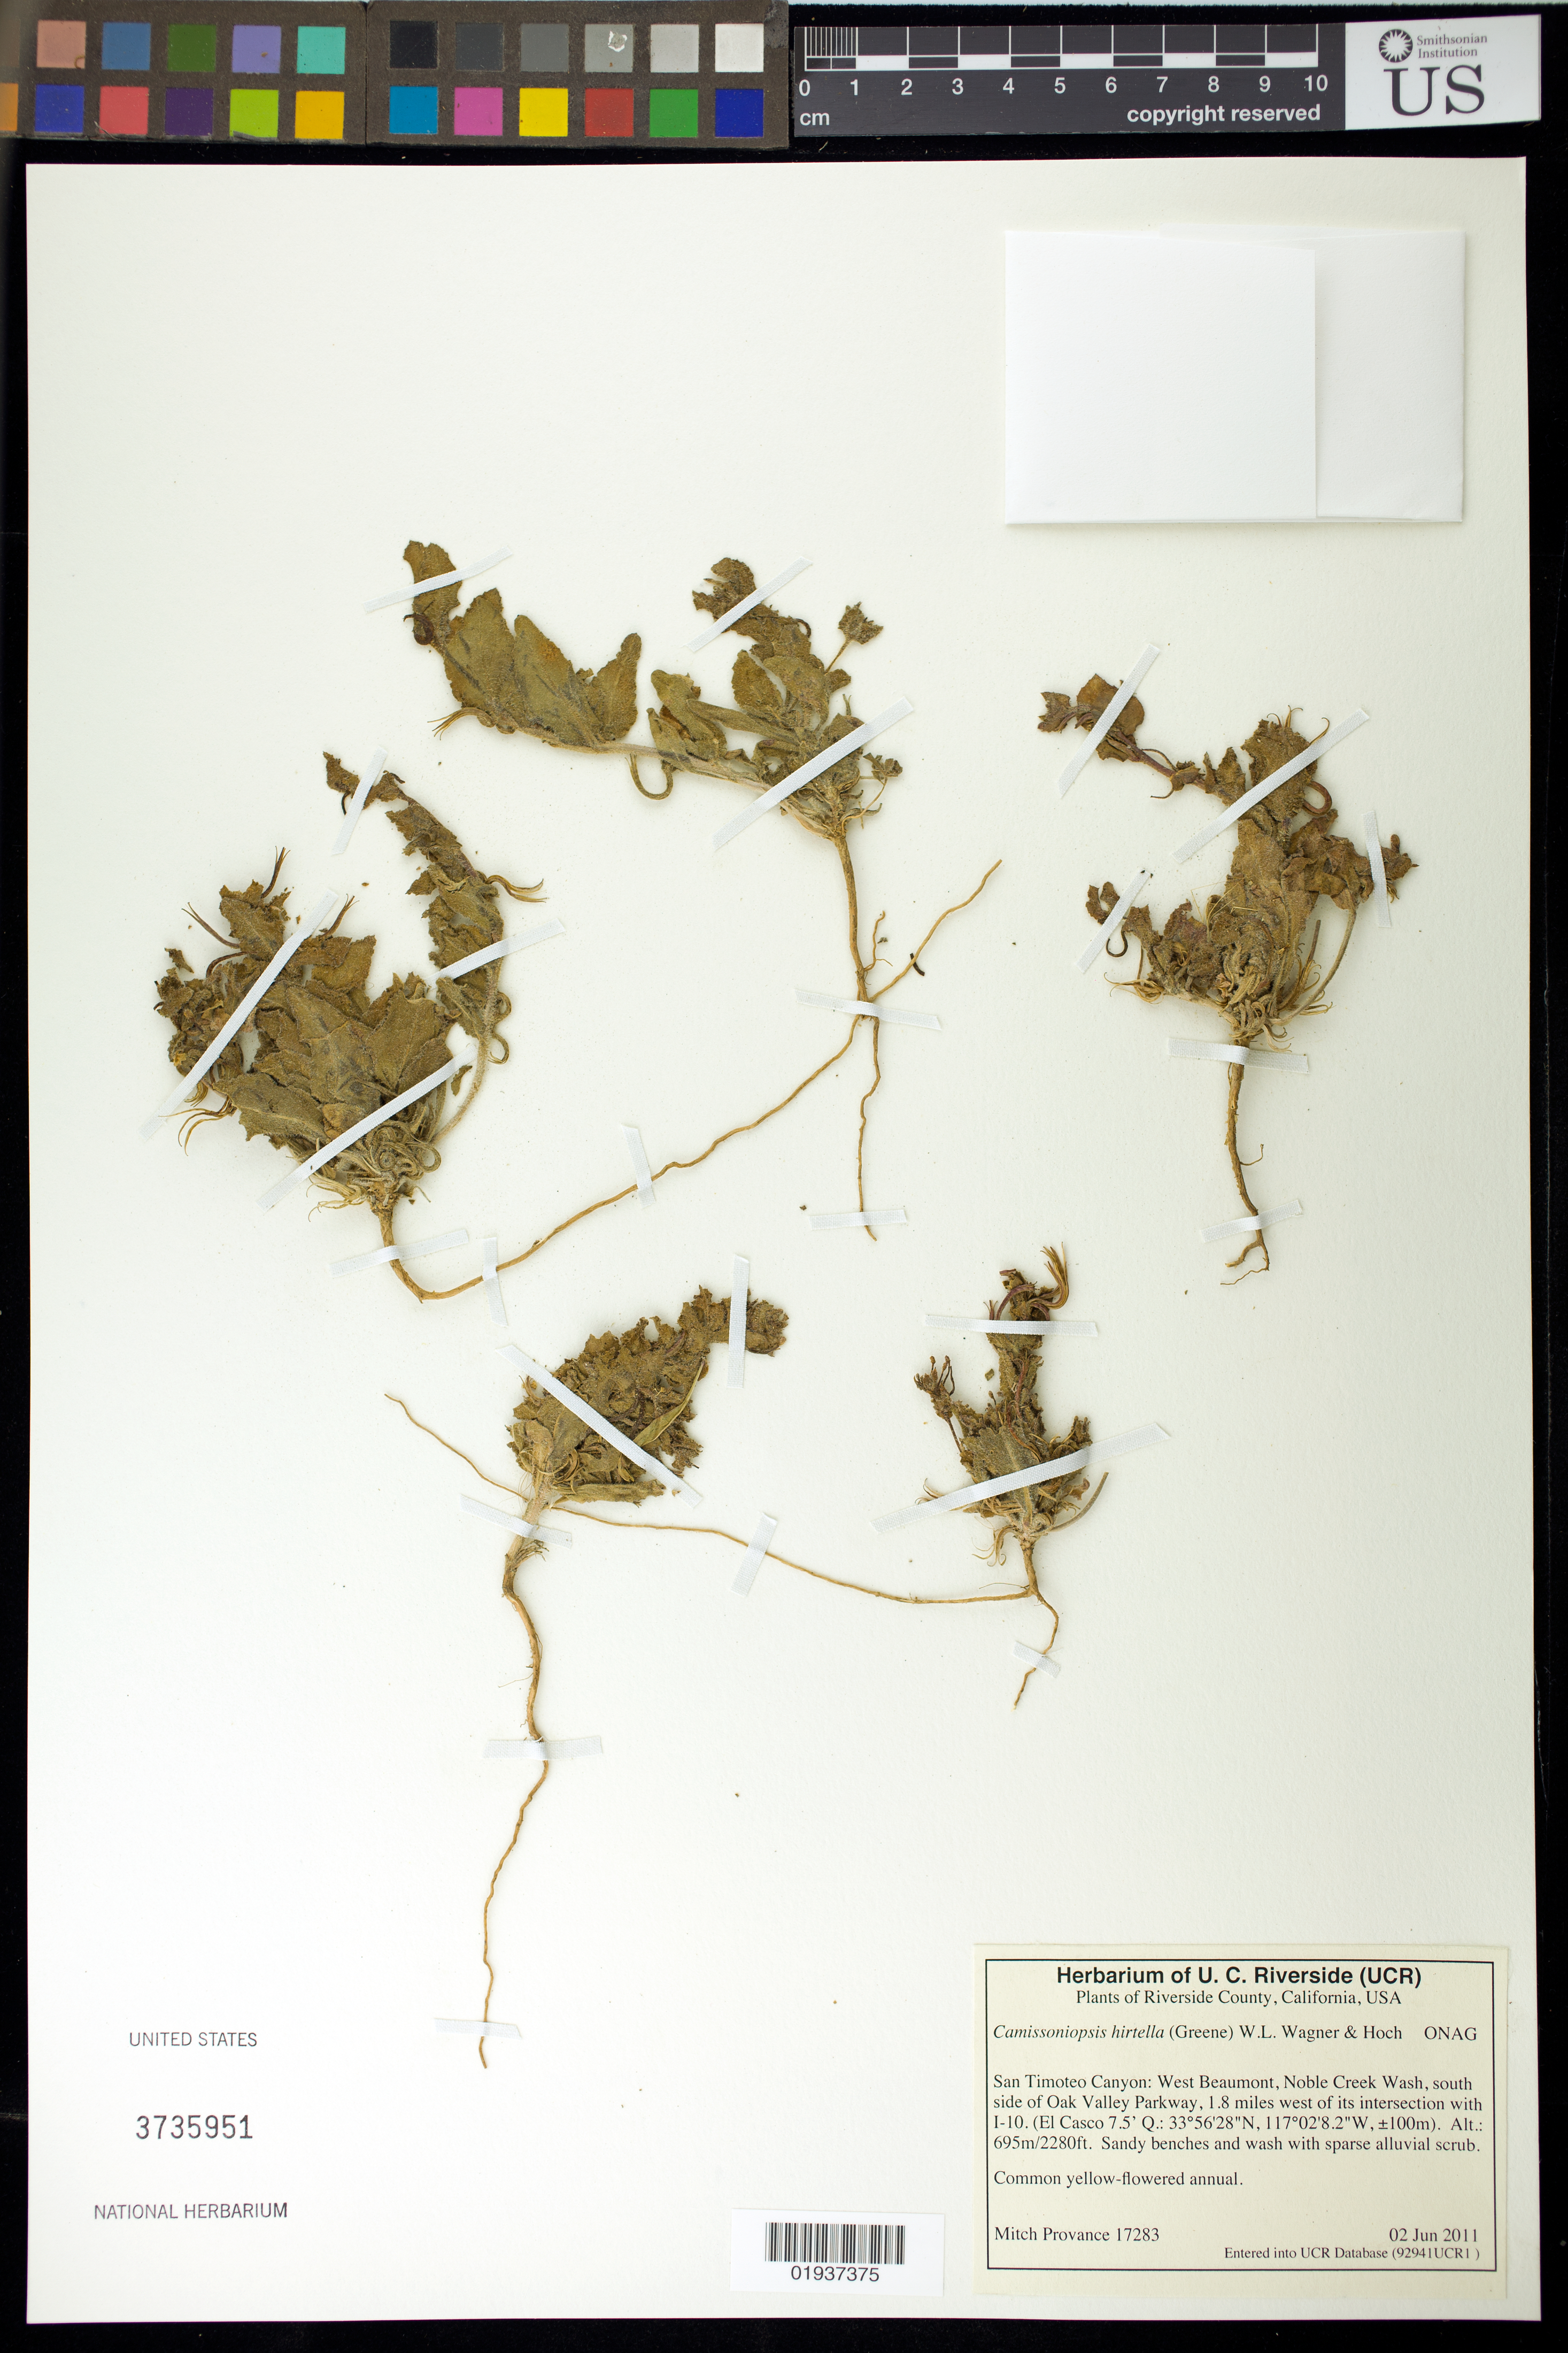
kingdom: Plantae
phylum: Tracheophyta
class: Magnoliopsida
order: Myrtales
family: Onagraceae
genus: Camissoniopsis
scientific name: Camissoniopsis hirtella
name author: (Greene) W.L. Wagner & Hoch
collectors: M. Provance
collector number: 17283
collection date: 2011-06-02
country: United States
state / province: California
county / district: Riverside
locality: San Timoteo Canyon: West Beaumont, Noble Creek Wash, south side of Oak Valley Parkway, 1.8 miles west of its intersection with I-10. (El Casco 7.5' Q) +/- 100 m.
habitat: Sandy benches and wash with sparse alluvial scrub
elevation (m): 695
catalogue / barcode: US 3735951